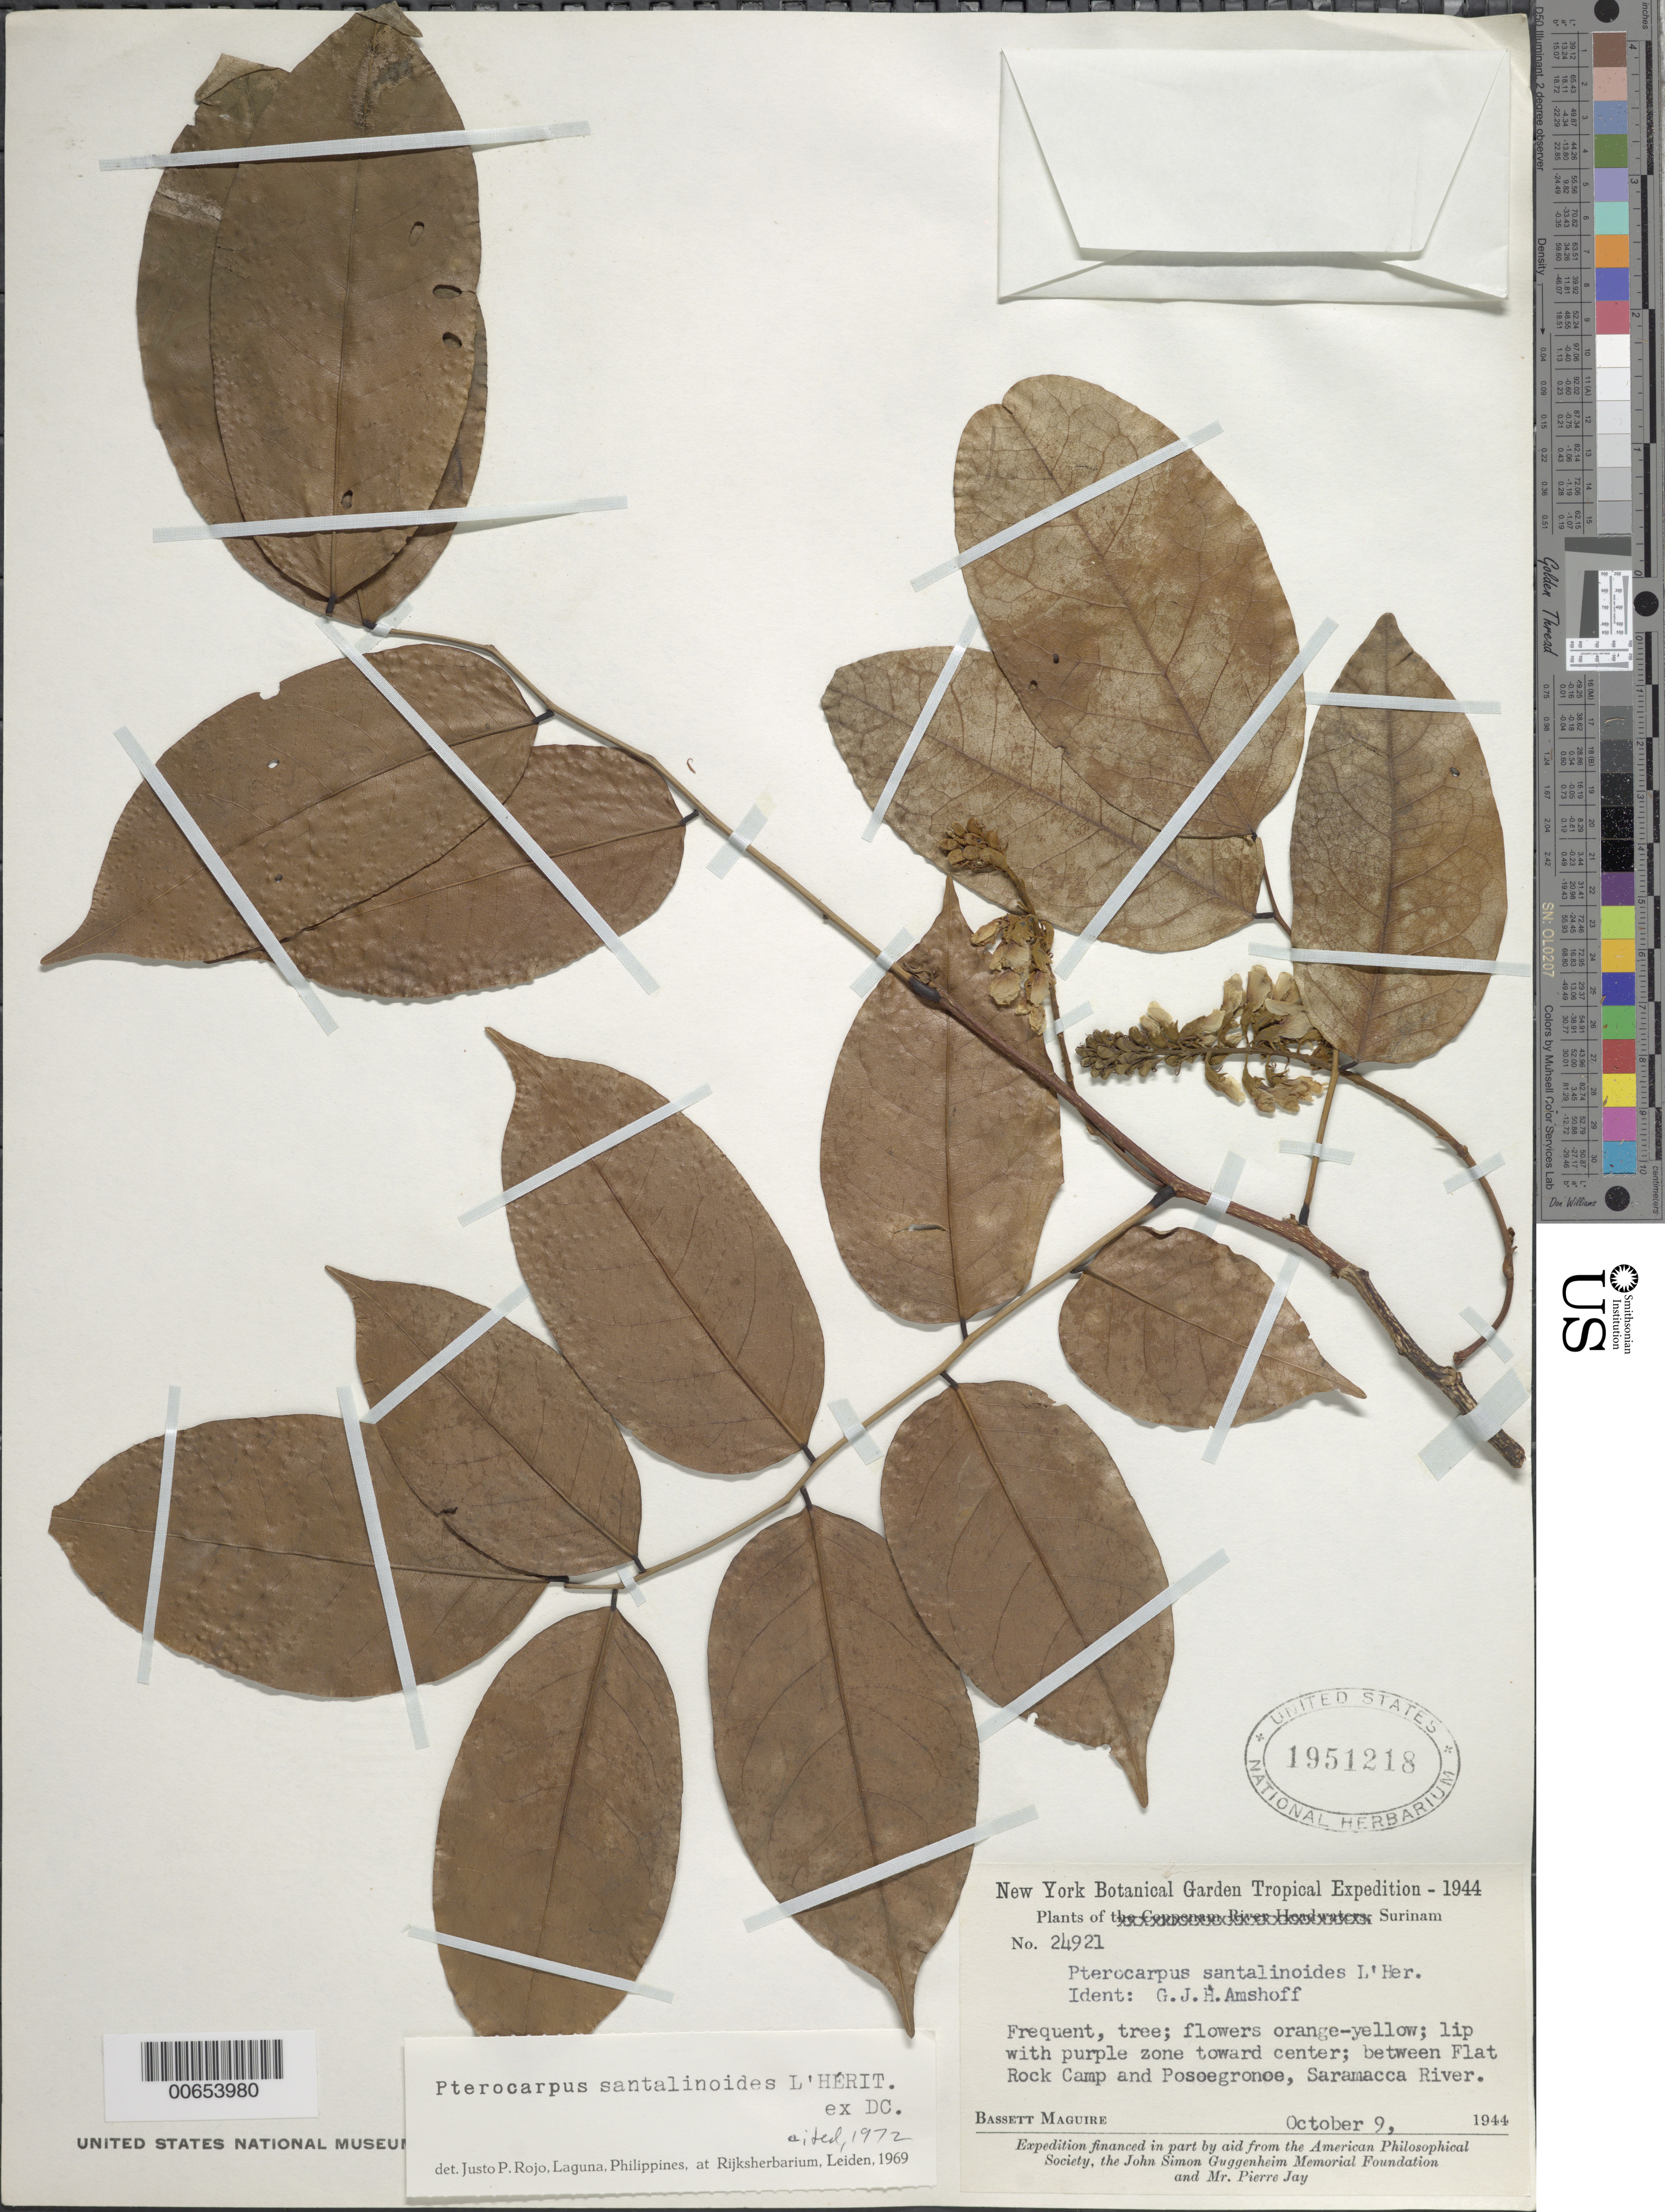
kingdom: Plantae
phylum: Tracheophyta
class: Magnoliopsida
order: Fabales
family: Fabaceae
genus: Pterocarpus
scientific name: Pterocarpus santalinoides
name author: L'Hér. ex DC.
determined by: Rojo, Justo P., (L), Nationaal Herbarium Nederland, Leiden University branch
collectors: B. Maguire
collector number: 24921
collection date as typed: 9-Oct-44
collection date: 1944-10-09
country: Suriname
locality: Saramacca River, betw. Flat Rock Camp and Posoegronoe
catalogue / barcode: US 1951218